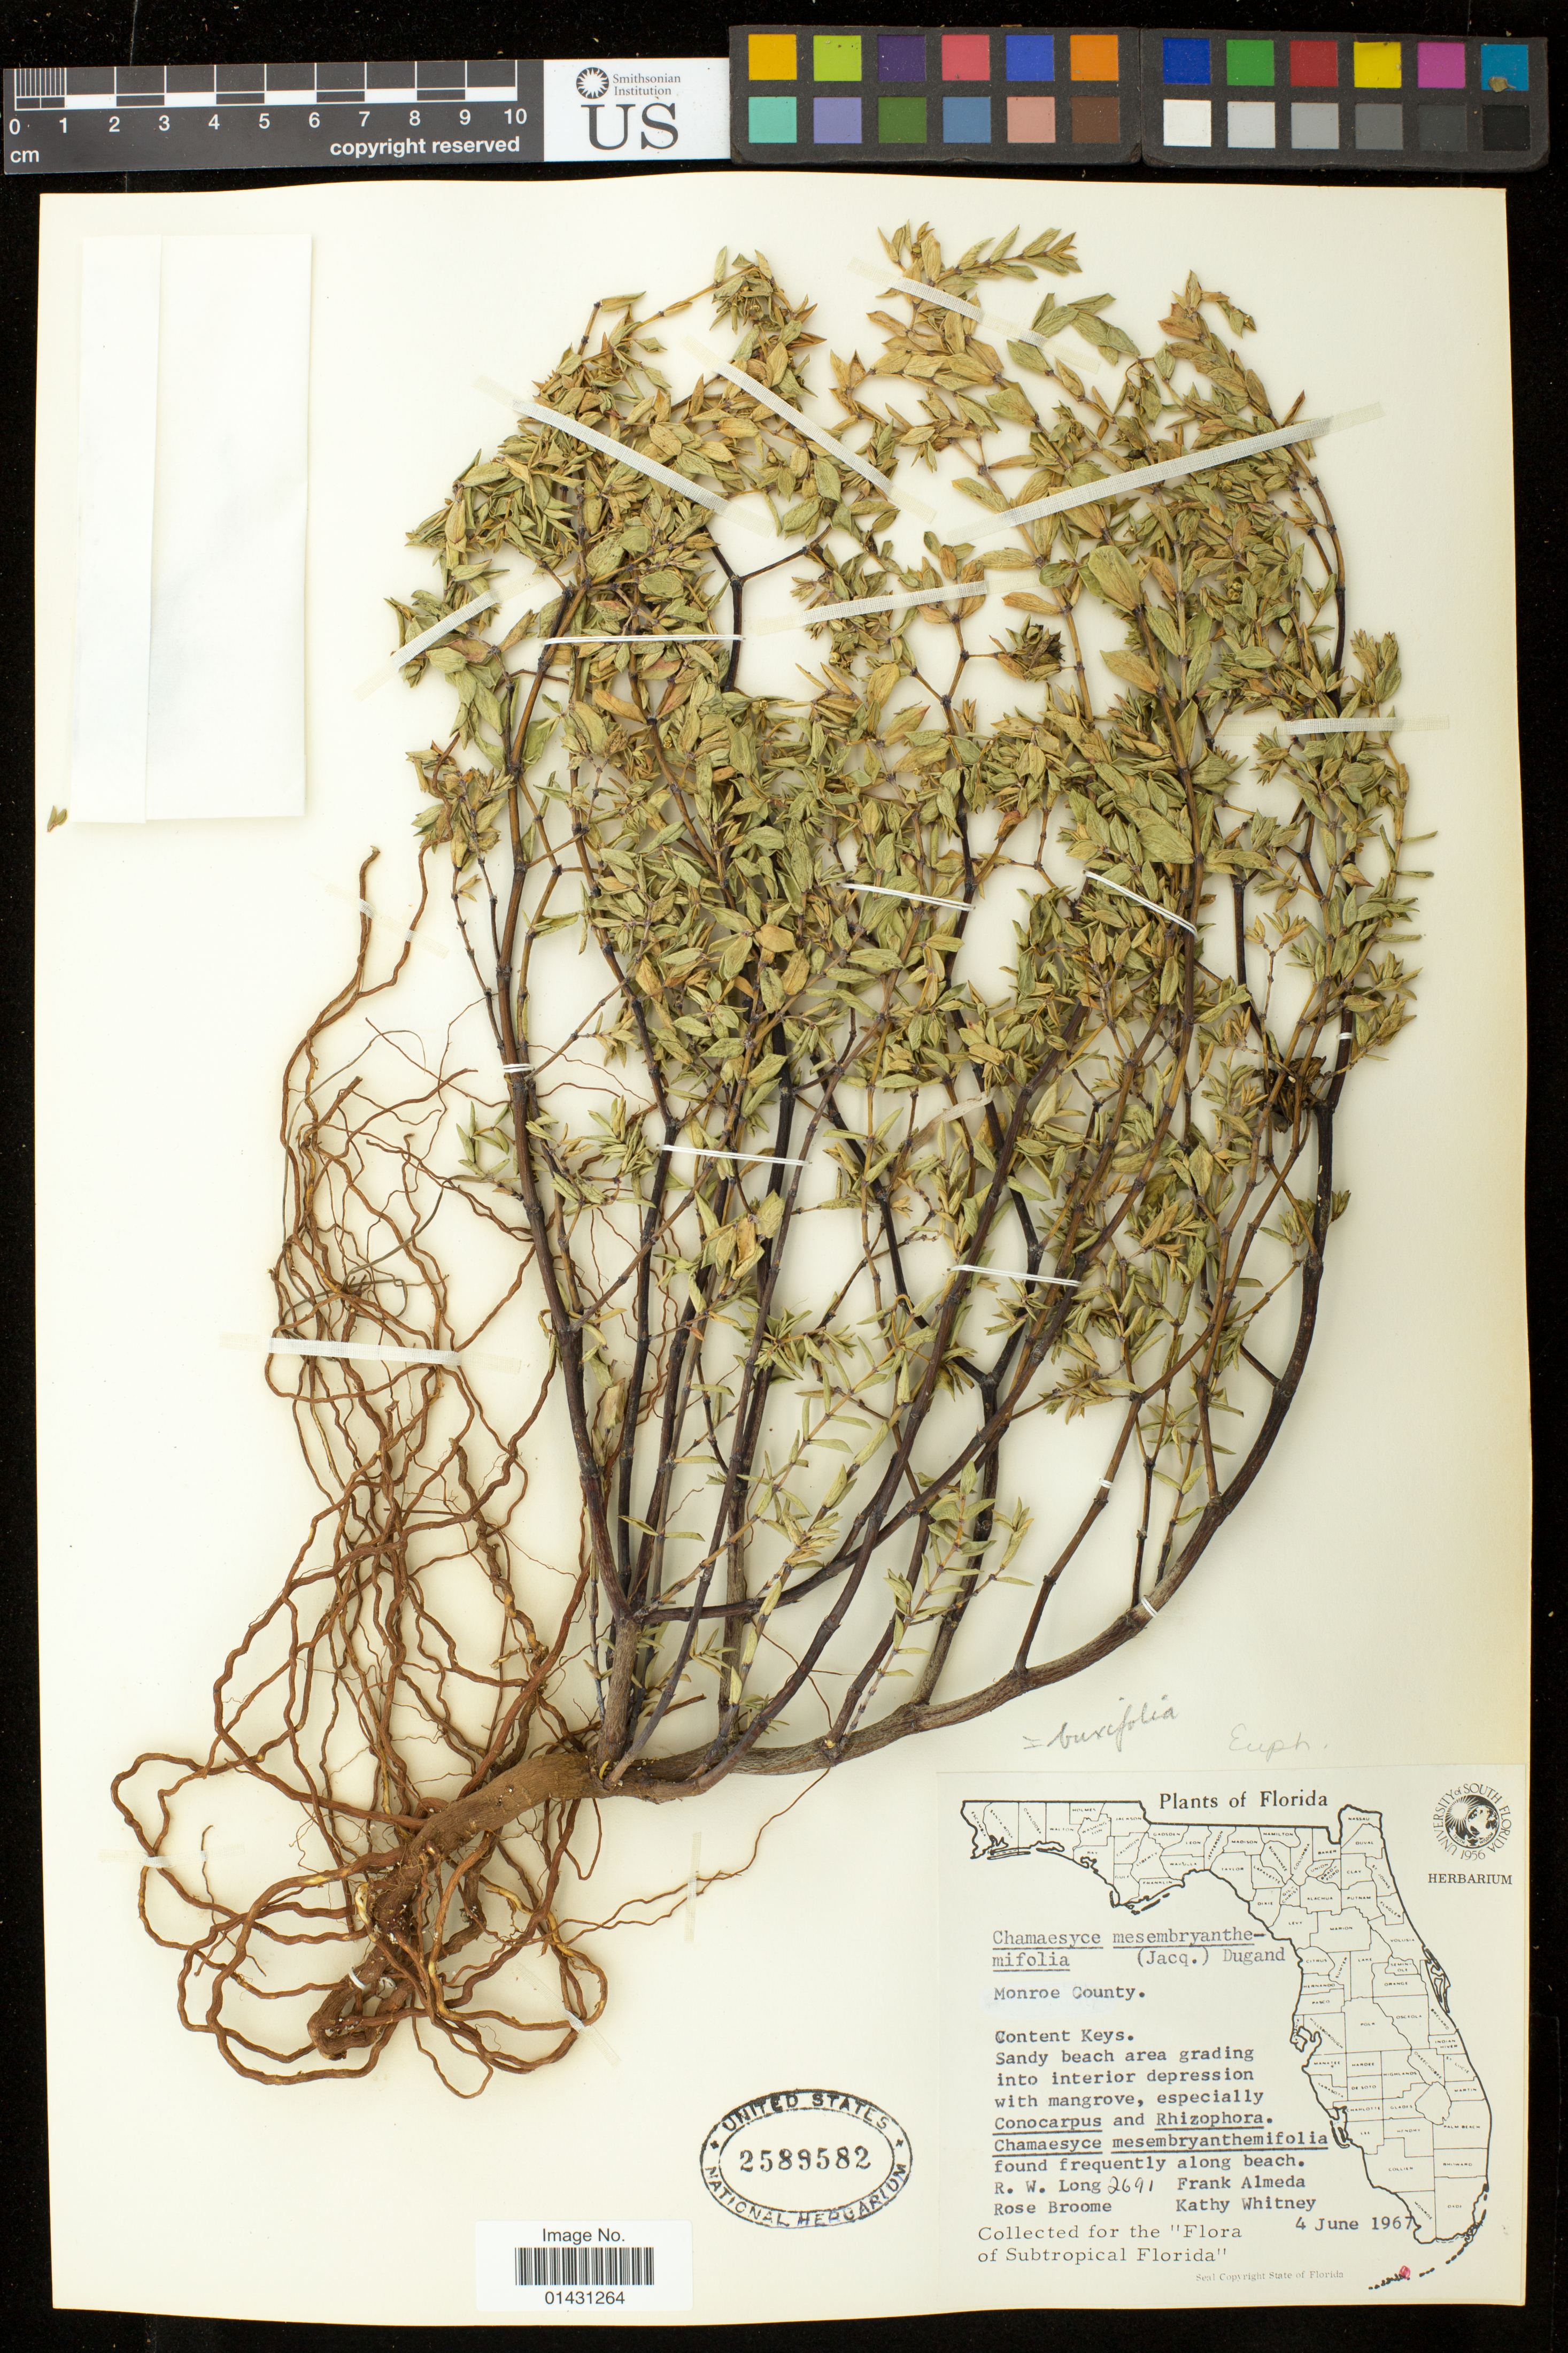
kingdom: Plantae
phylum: Tracheophyta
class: Magnoliopsida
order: Malpighiales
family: Euphorbiaceae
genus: Euphorbia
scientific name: Euphorbia mesembryanthemifolia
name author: Jacq.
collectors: R. W. Long, F. Almeda, R. Broome & K. Whitney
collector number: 2691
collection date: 1967-06-04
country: United States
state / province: Florida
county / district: Monroe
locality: Content Keys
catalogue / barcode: US 2589582